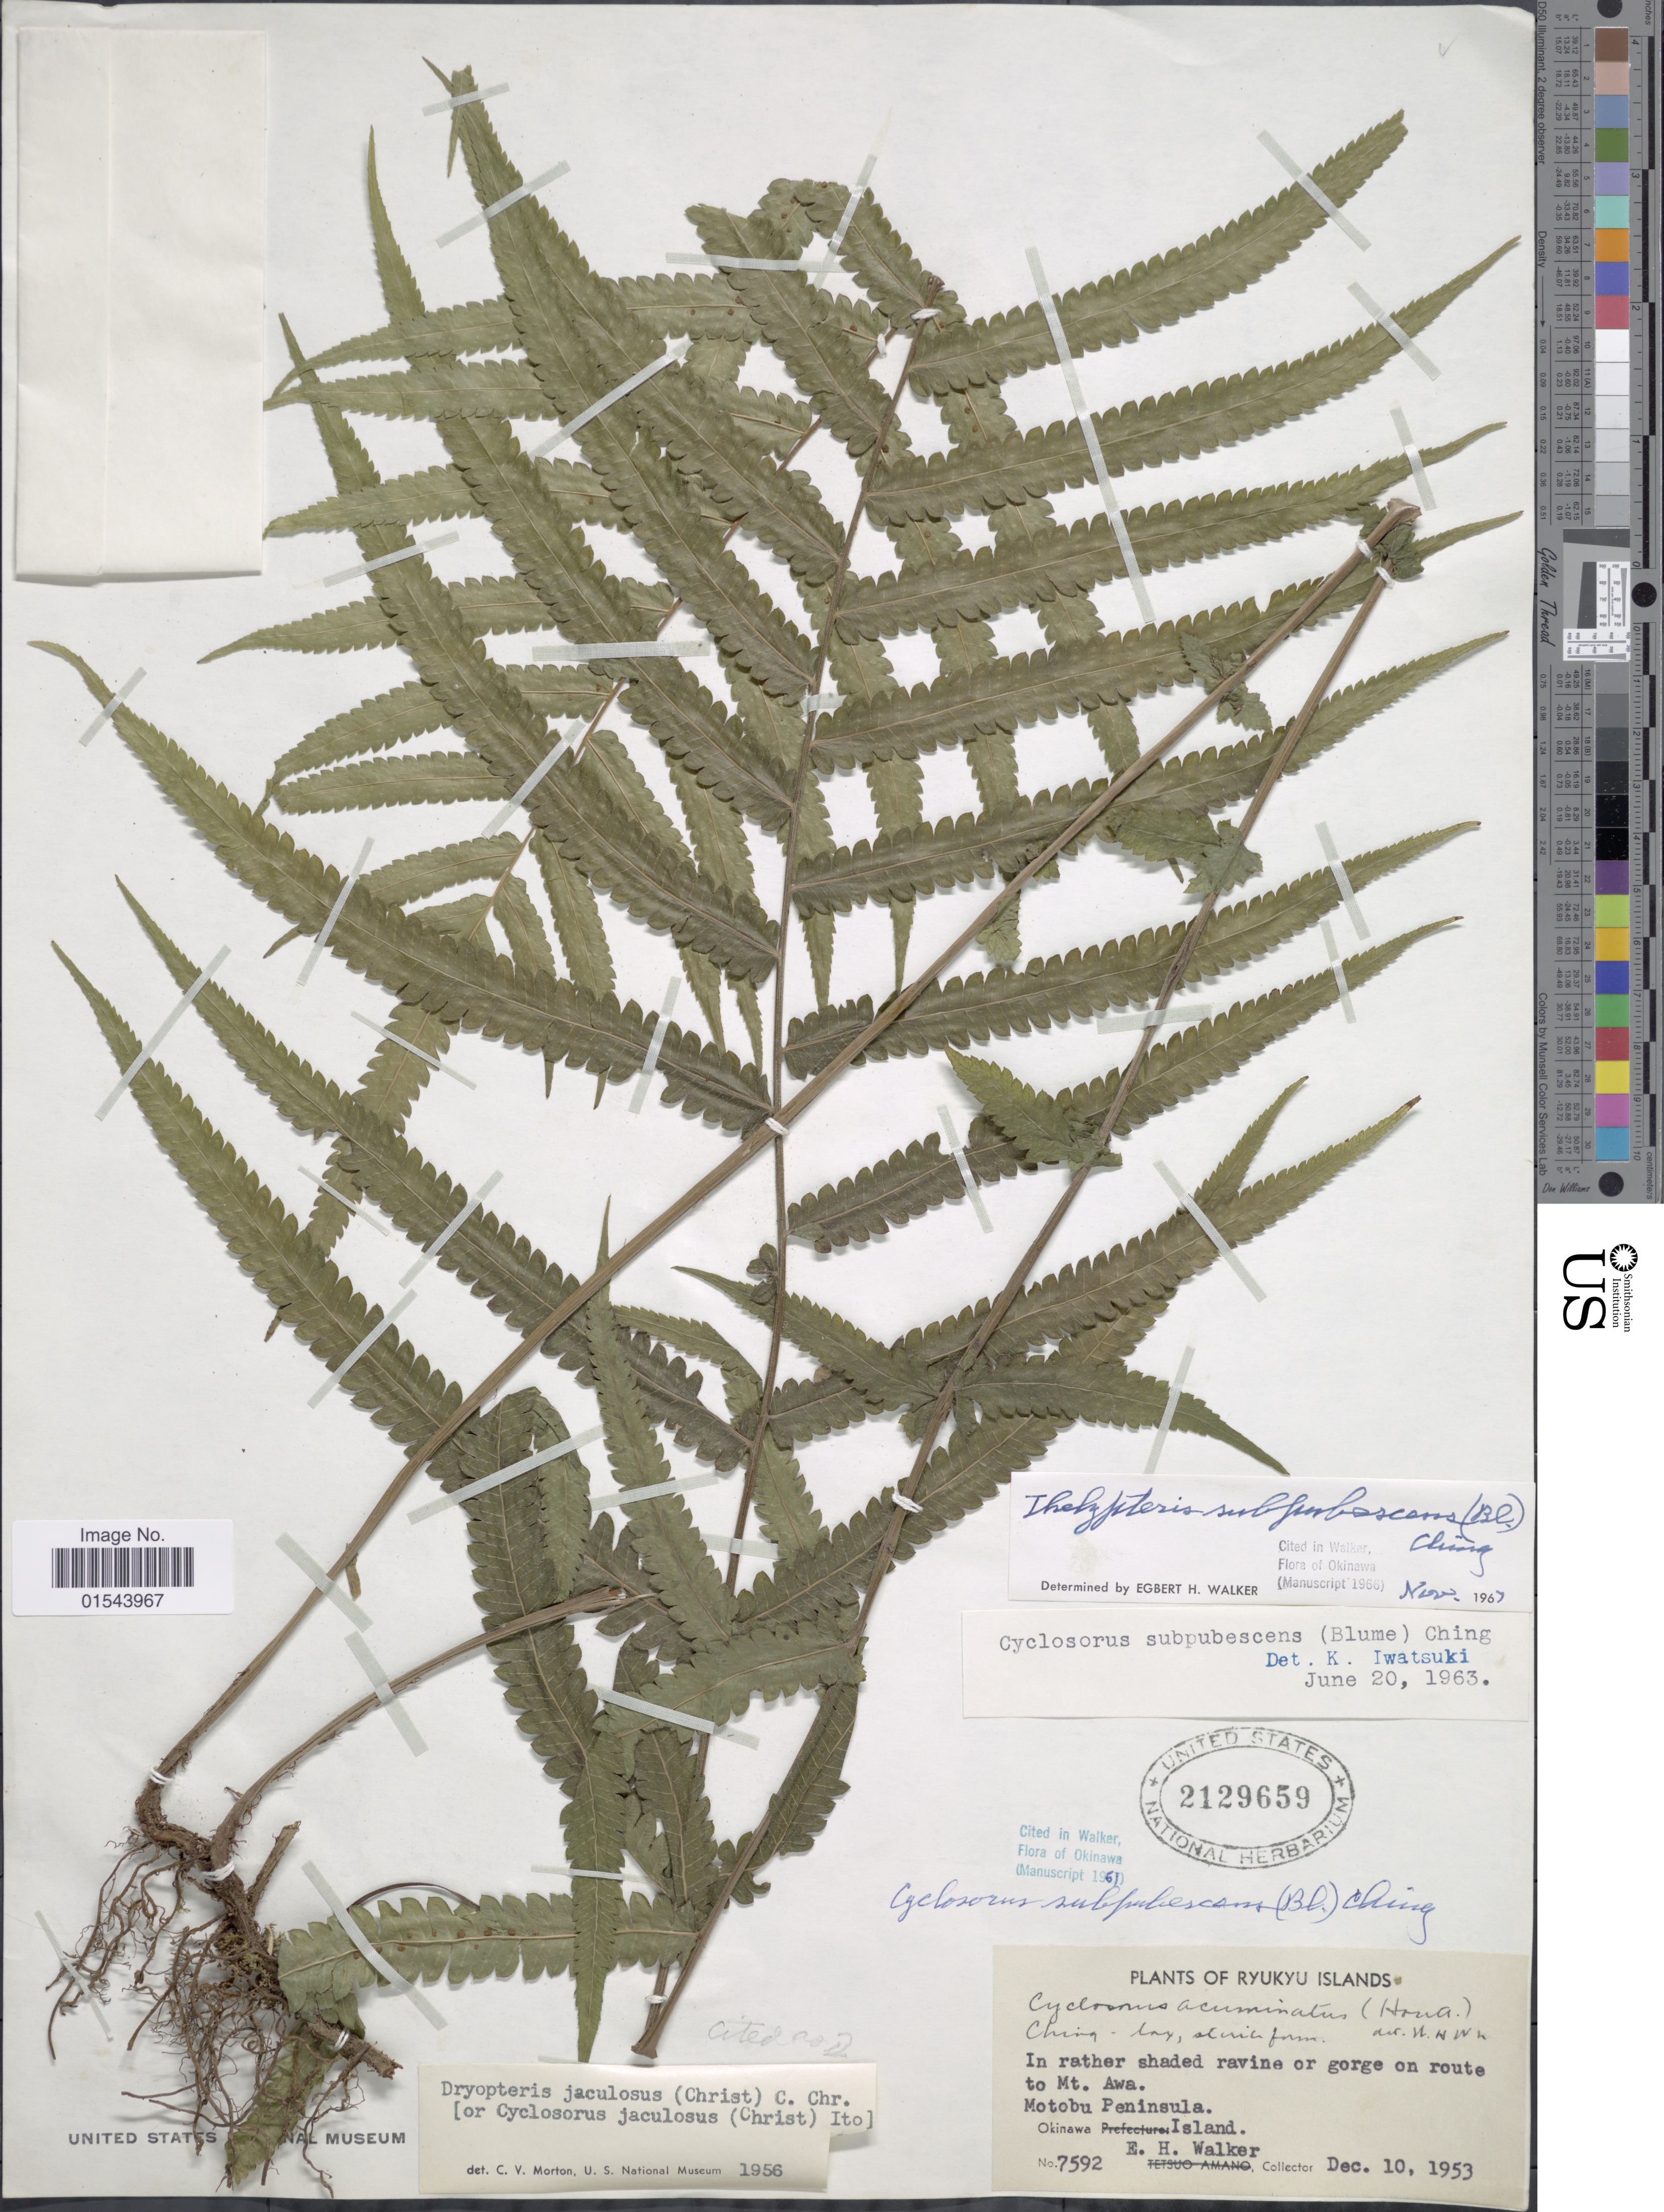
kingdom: Plantae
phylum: Tracheophyta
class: Polypodiopsida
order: Polypodiales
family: Thelypteridaceae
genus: Christella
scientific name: Christella subpubescens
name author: (Blume) Holttum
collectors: E. H. Walker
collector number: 7592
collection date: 1953-12-10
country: Japan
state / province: Okinawa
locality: Ryukyu Islands, In rather shaded ravine or gorge on route to Mt. Awa, Motobu Peninsula. Okinawa Island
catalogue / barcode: US 2129659